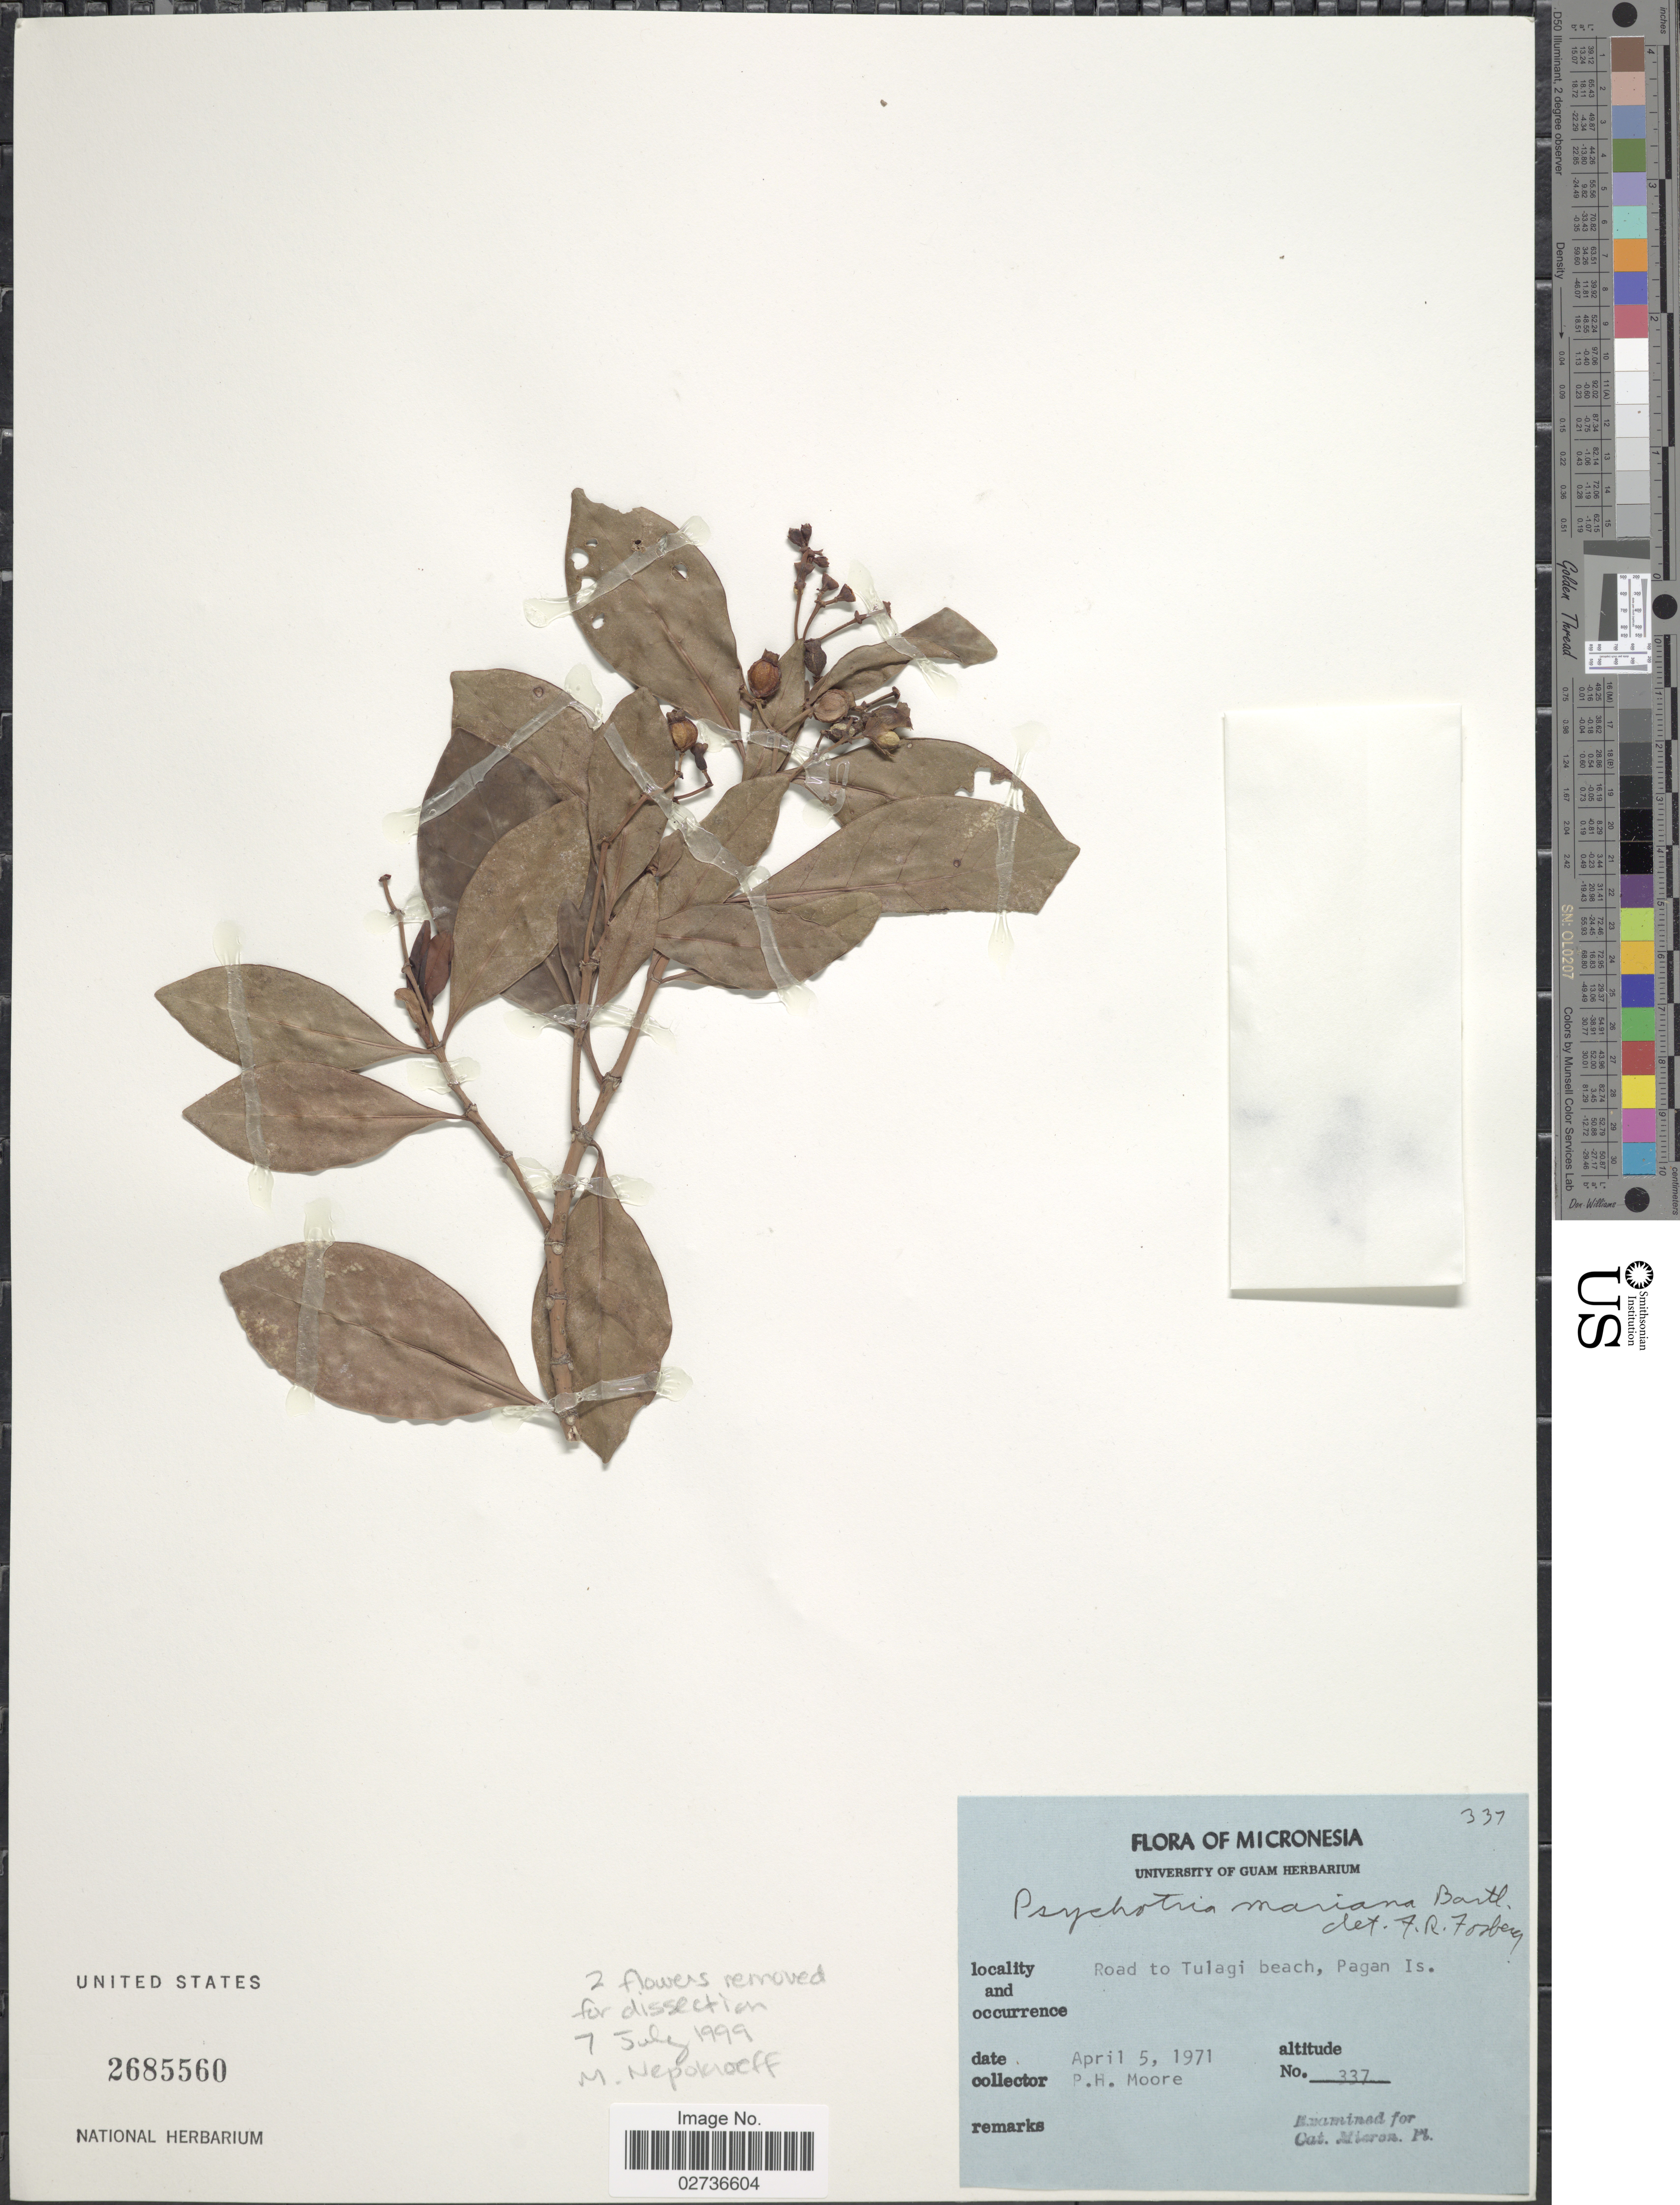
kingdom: Plantae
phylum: Tracheophyta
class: Magnoliopsida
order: Gentianales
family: Rubiaceae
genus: Psychotria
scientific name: Psychotria mariana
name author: Bartl. ex DC.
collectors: P. H. Moore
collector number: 337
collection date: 1971-04-05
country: Northern Mariana Islands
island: Pagan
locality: Micronesia, Road to Tulagi beach, Pagan Is.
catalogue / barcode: US 2685560